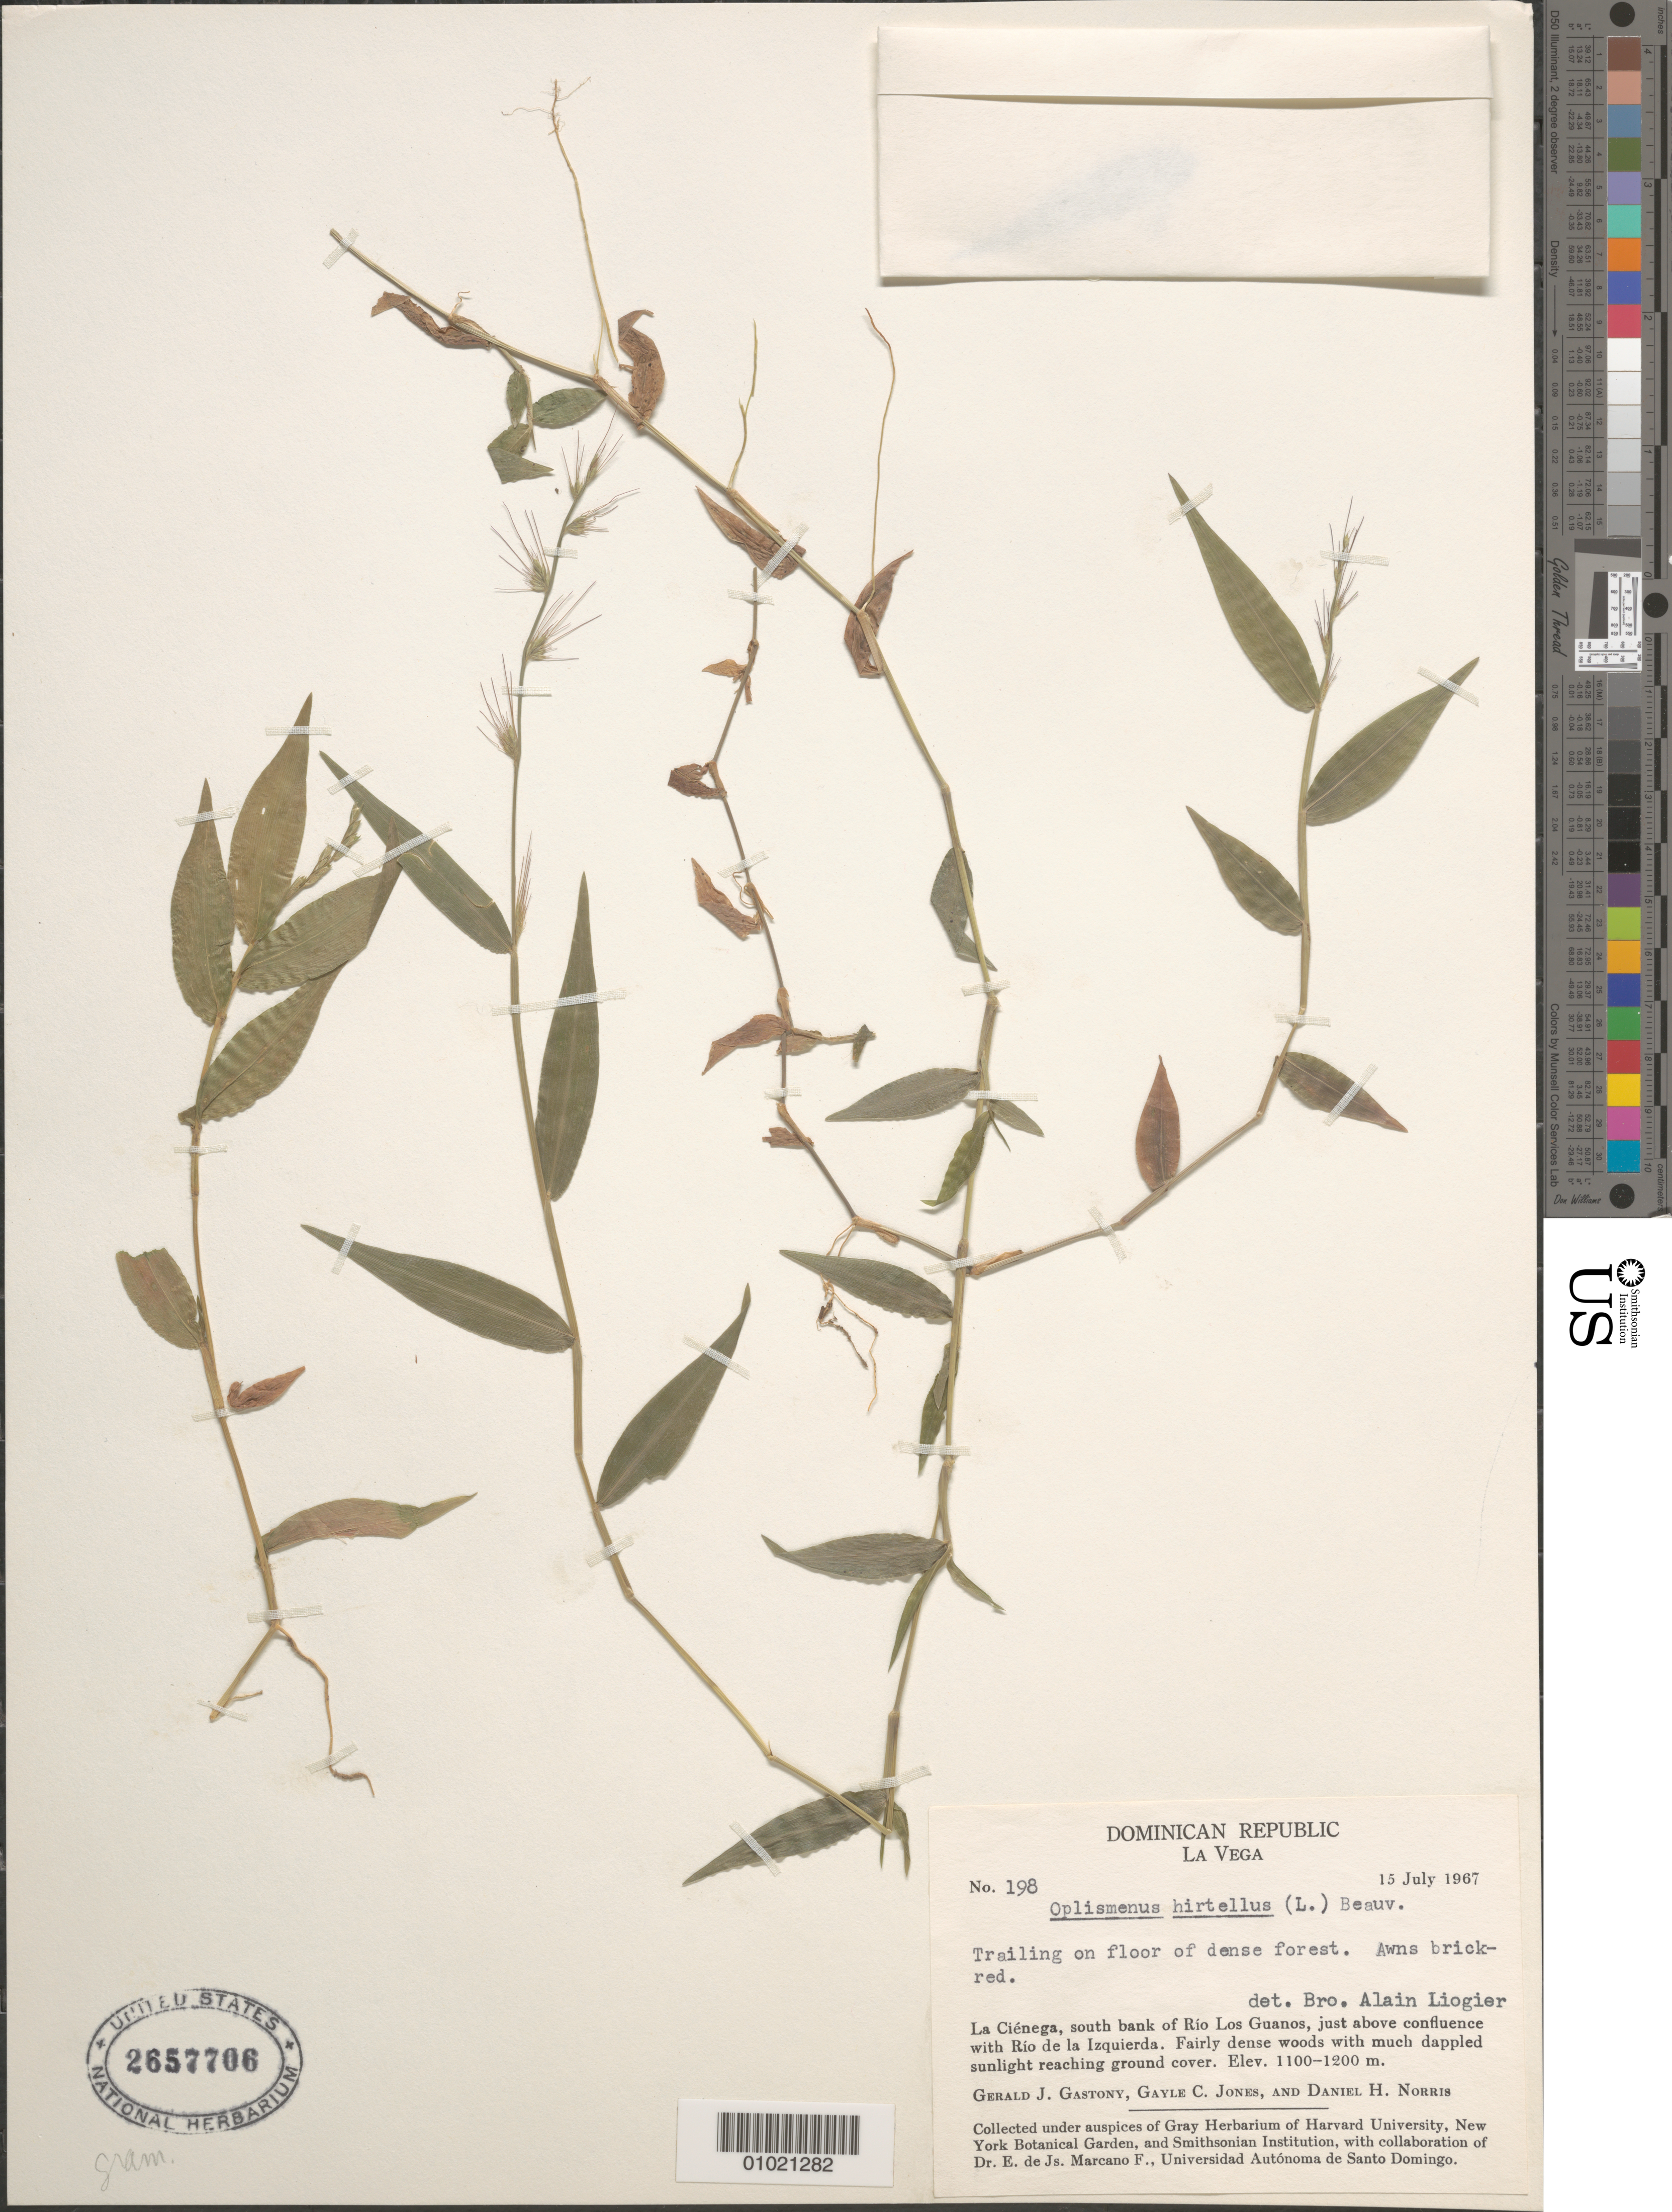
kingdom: Plantae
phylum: Tracheophyta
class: Liliopsida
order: Poales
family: Poaceae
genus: Oplismenus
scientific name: Oplismenus hirtellus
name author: (L.) P. Beauv.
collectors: G. Gastony, G. C. Jones & D. H. Norris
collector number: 198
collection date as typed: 15 Jul 1967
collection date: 1967-07-15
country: Dominican Republic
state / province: La Vega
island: Hispaniola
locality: La Cienega, south bank of Rio Los Guanos, just above confluence with Rio de la Izquierda. Fairly dense woods with much dappled sunlight reaching ground cover.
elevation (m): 1100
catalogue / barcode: US 2657706